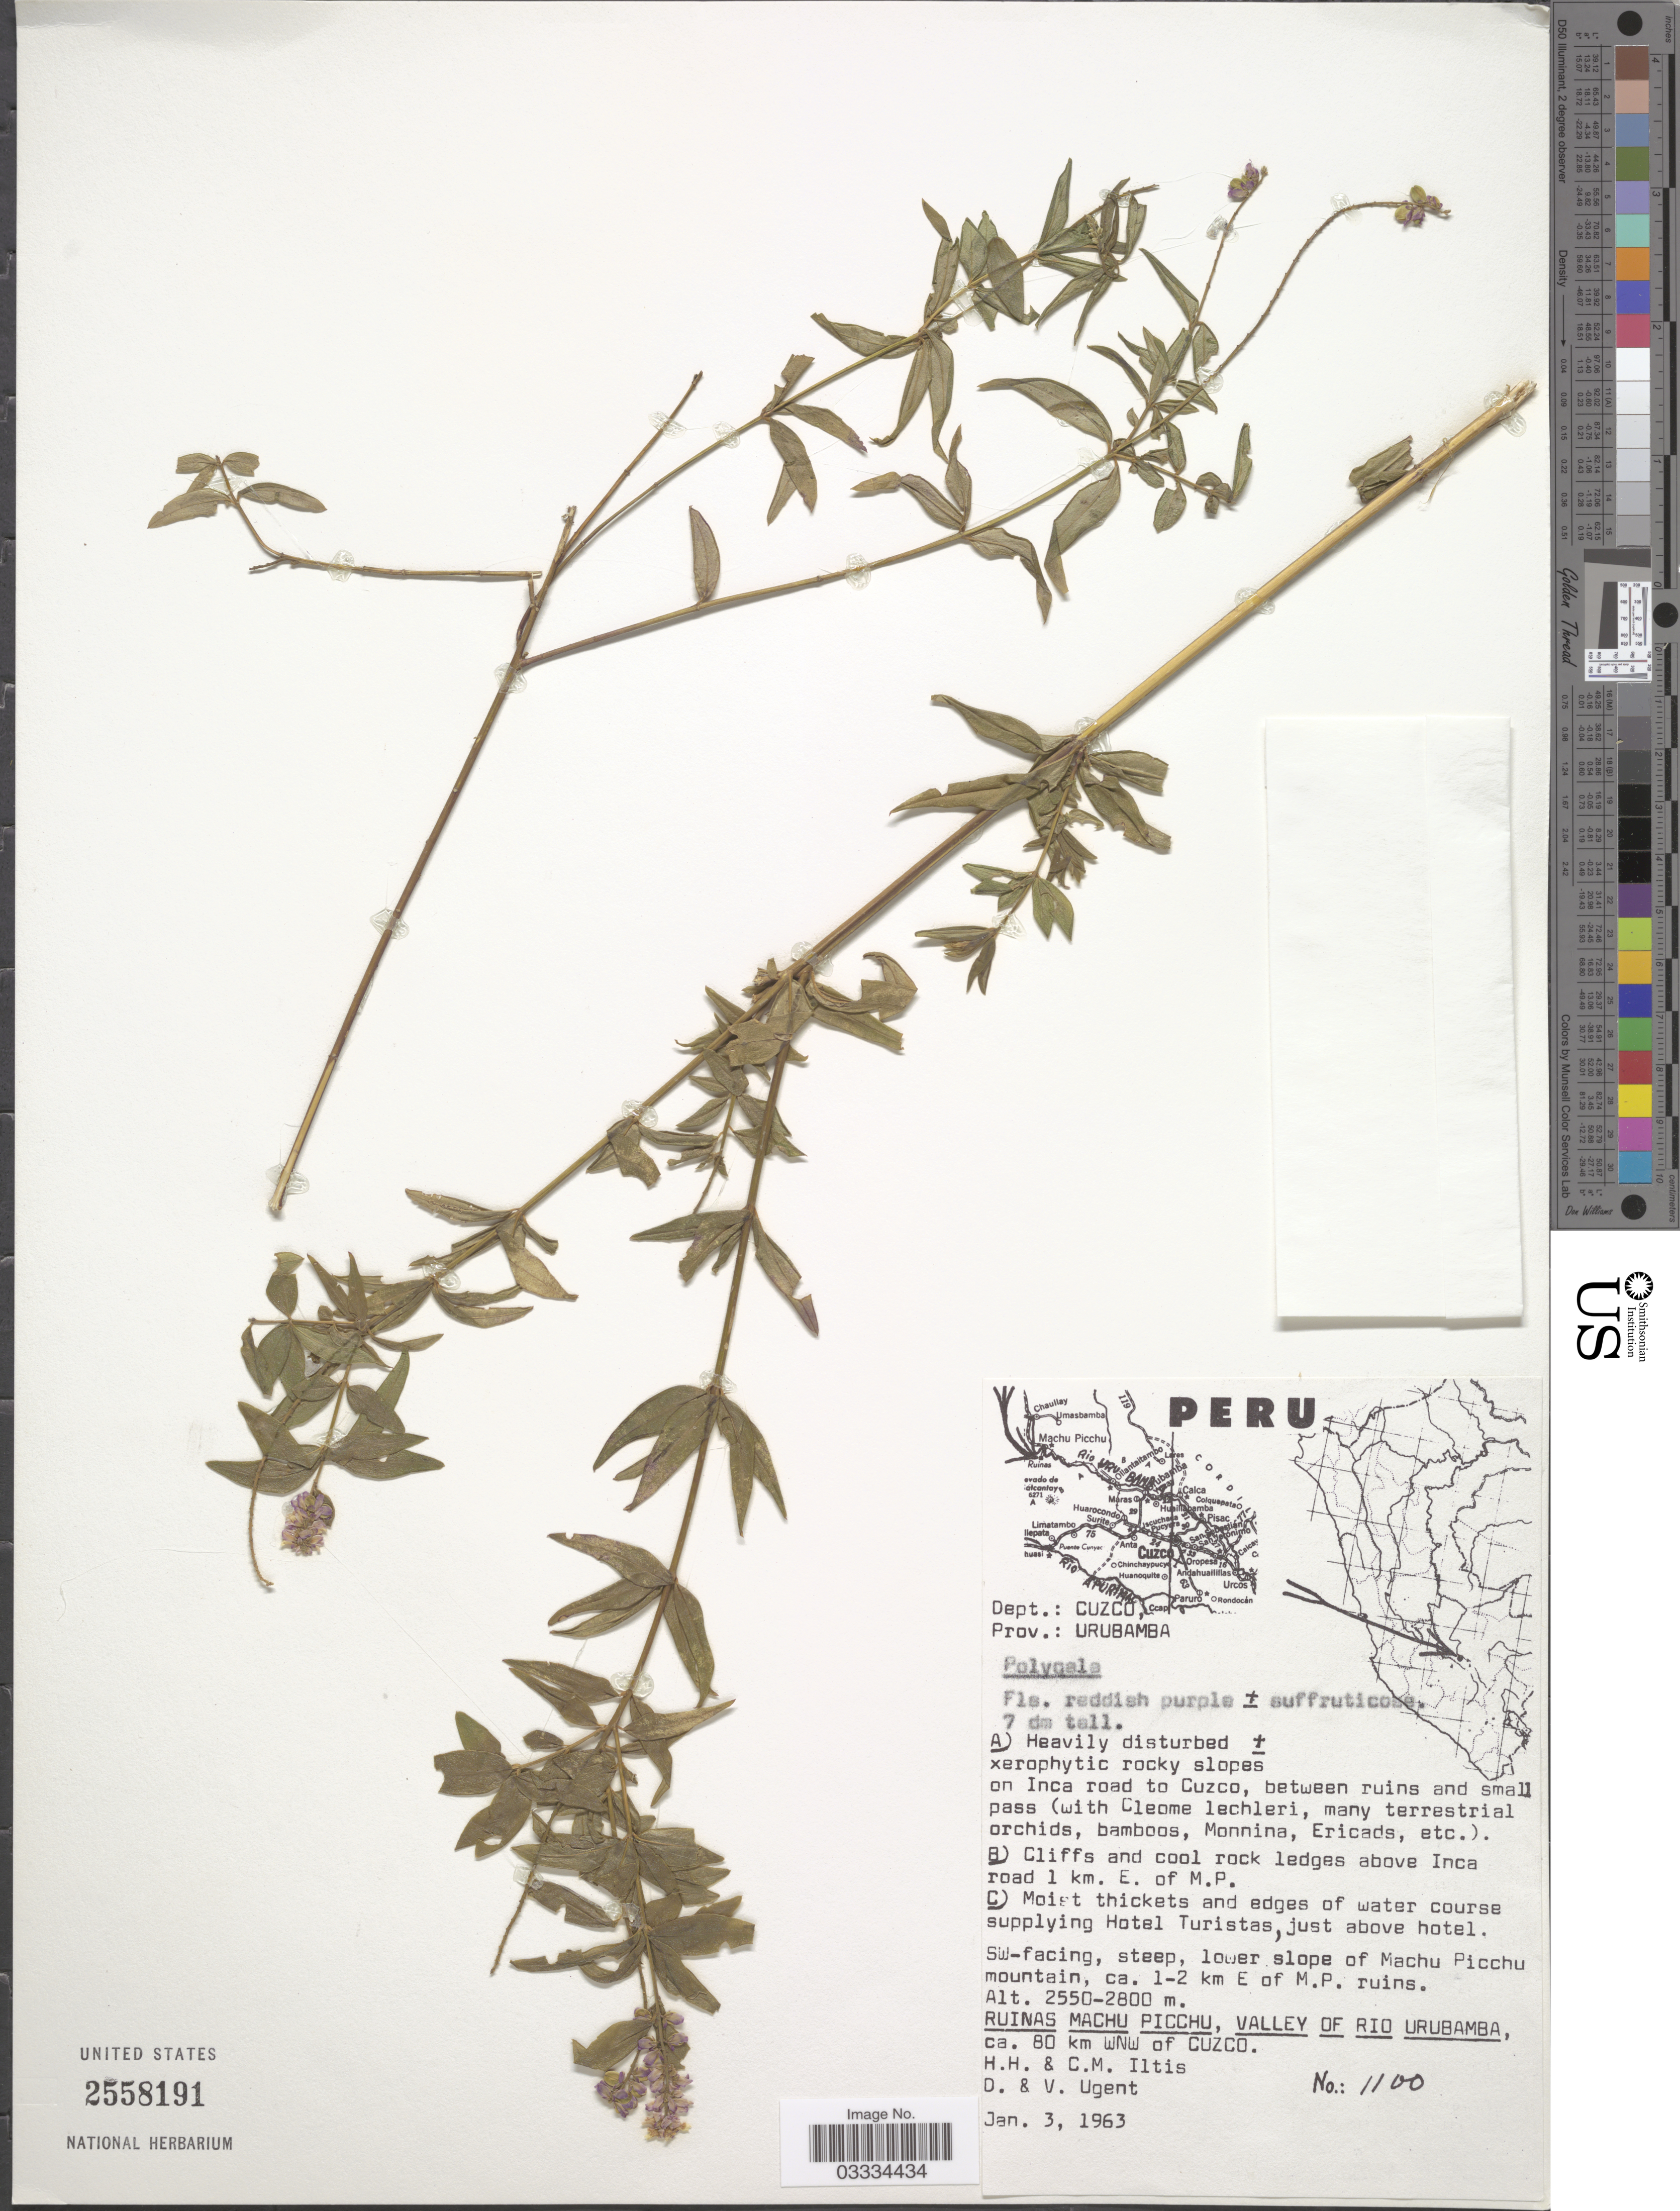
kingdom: Plantae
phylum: Tracheophyta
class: Magnoliopsida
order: Fabales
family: Polygalaceae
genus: Polygala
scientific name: Polygala sp.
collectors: H. H. Iltis, C. M Iltis, D. Ugent & V. Ugent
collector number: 1100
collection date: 1963-01-03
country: Peru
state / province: Cusco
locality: Dept.: Cuzco, Prov.: Urubamba. SW-facing, steep, lower slope of Machu Picchu mountain, ca. 1-2 km E of M.P. ruins. Ruinas Machu Picchu, Valley of Rio Urubamba, ca. 80 km WNW of Cuzco.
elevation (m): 2550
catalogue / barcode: US 2558191